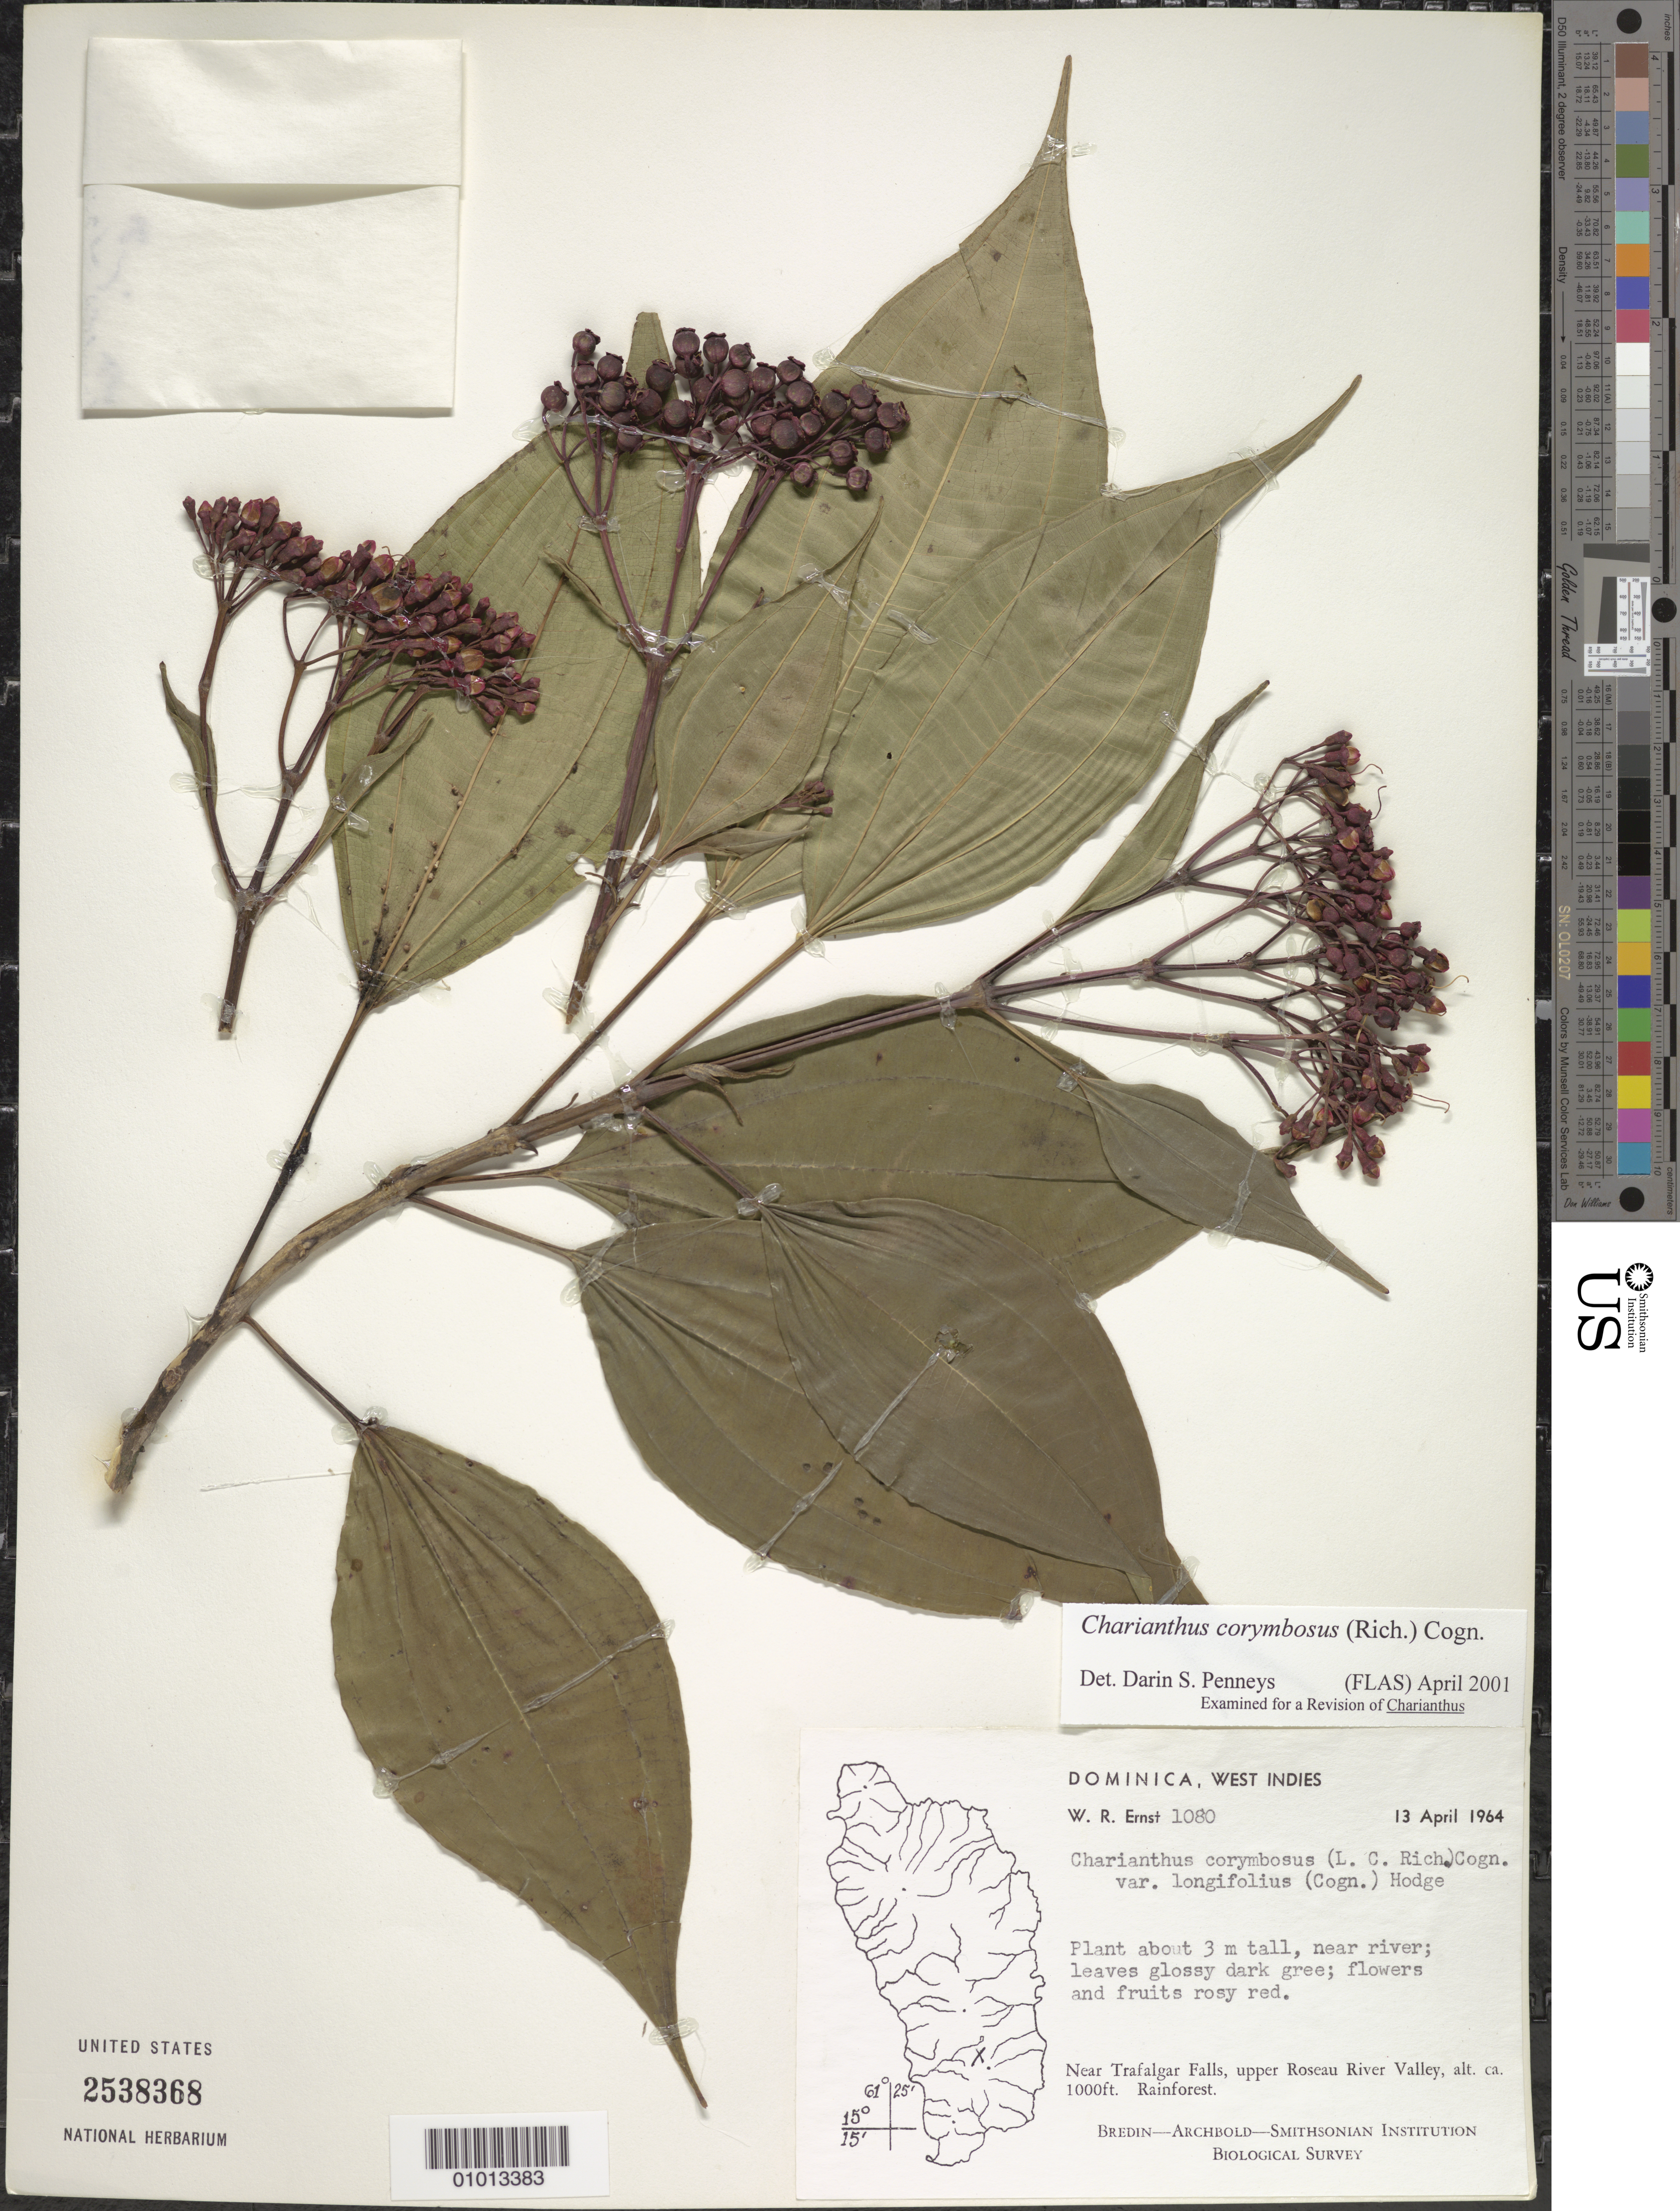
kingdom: Plantae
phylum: Tracheophyta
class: Magnoliopsida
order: Myrtales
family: Melastomataceae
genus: Charianthus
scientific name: Charianthus corymbosus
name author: (Rich.) Cogn.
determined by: Penneys, D. S.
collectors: W. R. Ernst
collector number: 1080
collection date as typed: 13 Jun 1964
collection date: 1964-06-13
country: Dominica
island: Dominica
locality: Near Trafalgar Falls, upper roseau River Valley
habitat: Rainforest, near river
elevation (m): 305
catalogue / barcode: US 2538368